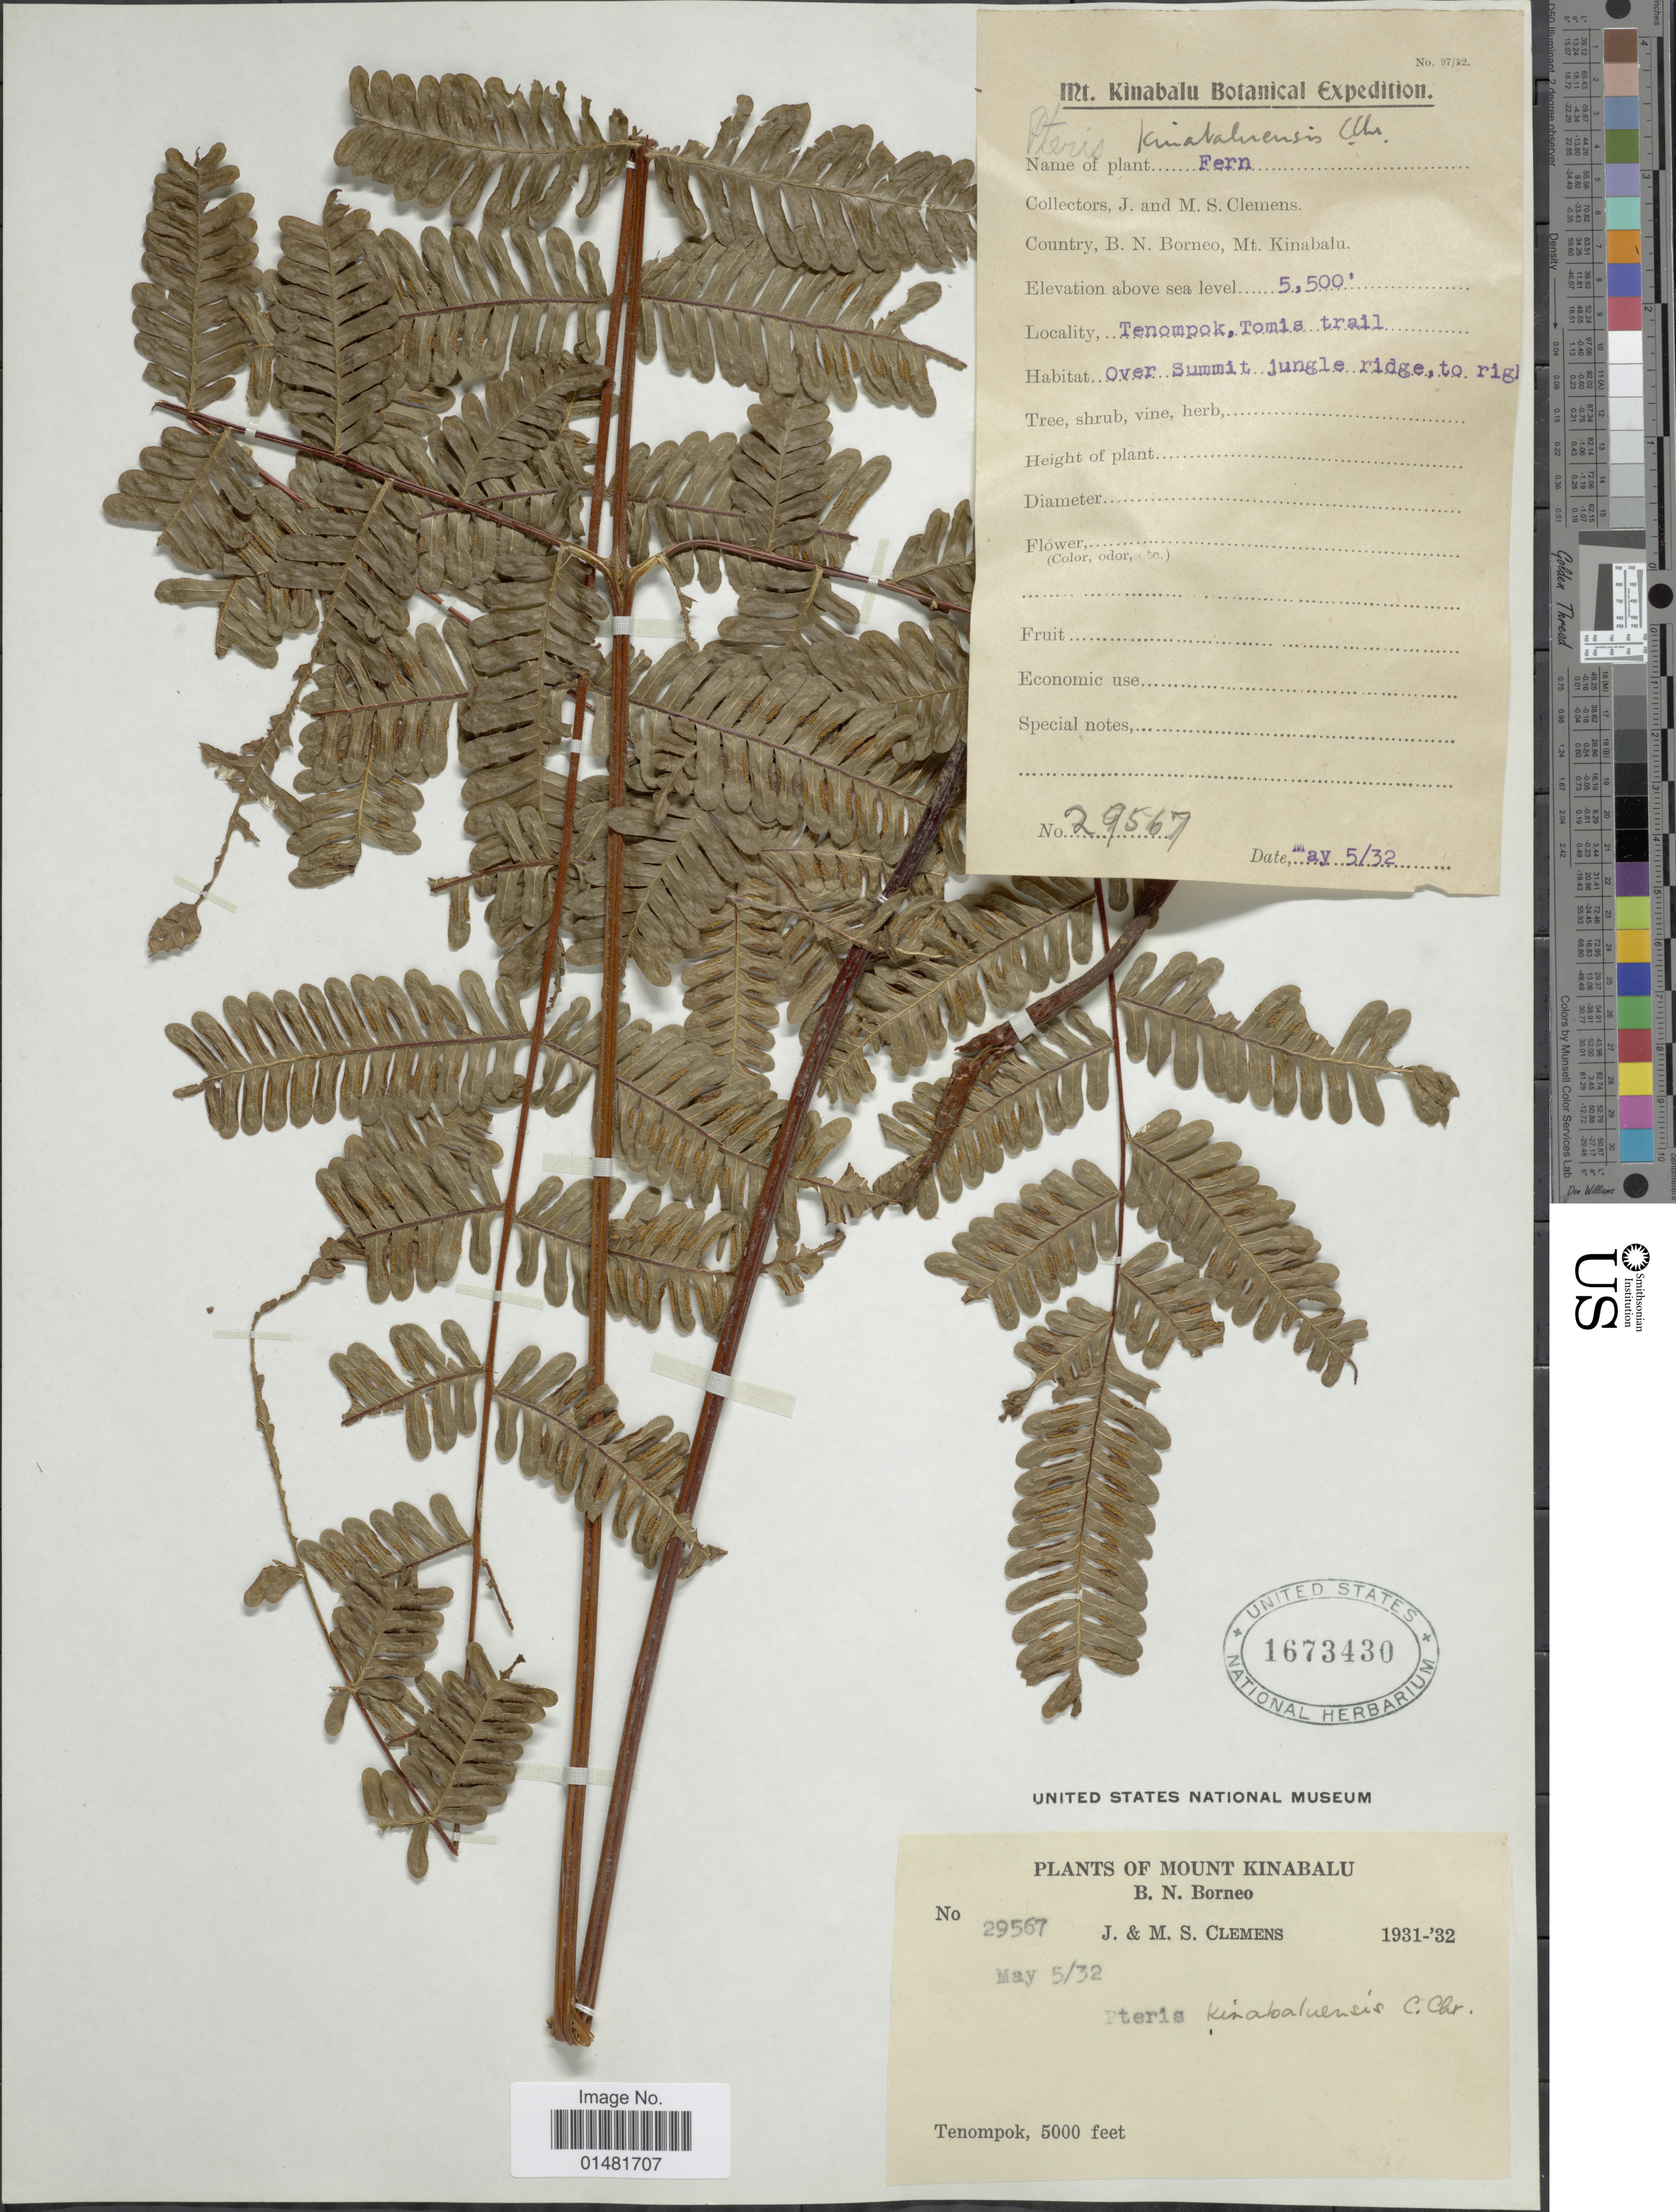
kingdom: Plantae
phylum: Tracheophyta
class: Polypodiopsida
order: Polypodiales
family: Pteridaceae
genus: Pteris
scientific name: Pteris kinabaluensis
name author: C. Chr.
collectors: J. Clemens & M. S. Clemens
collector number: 29567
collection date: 1932-05-05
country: Malaysia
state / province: Sabah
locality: Mount Kinabalu, B.N. Borneo, Tenompok, Tomis Trail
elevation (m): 1524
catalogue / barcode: US 1673430